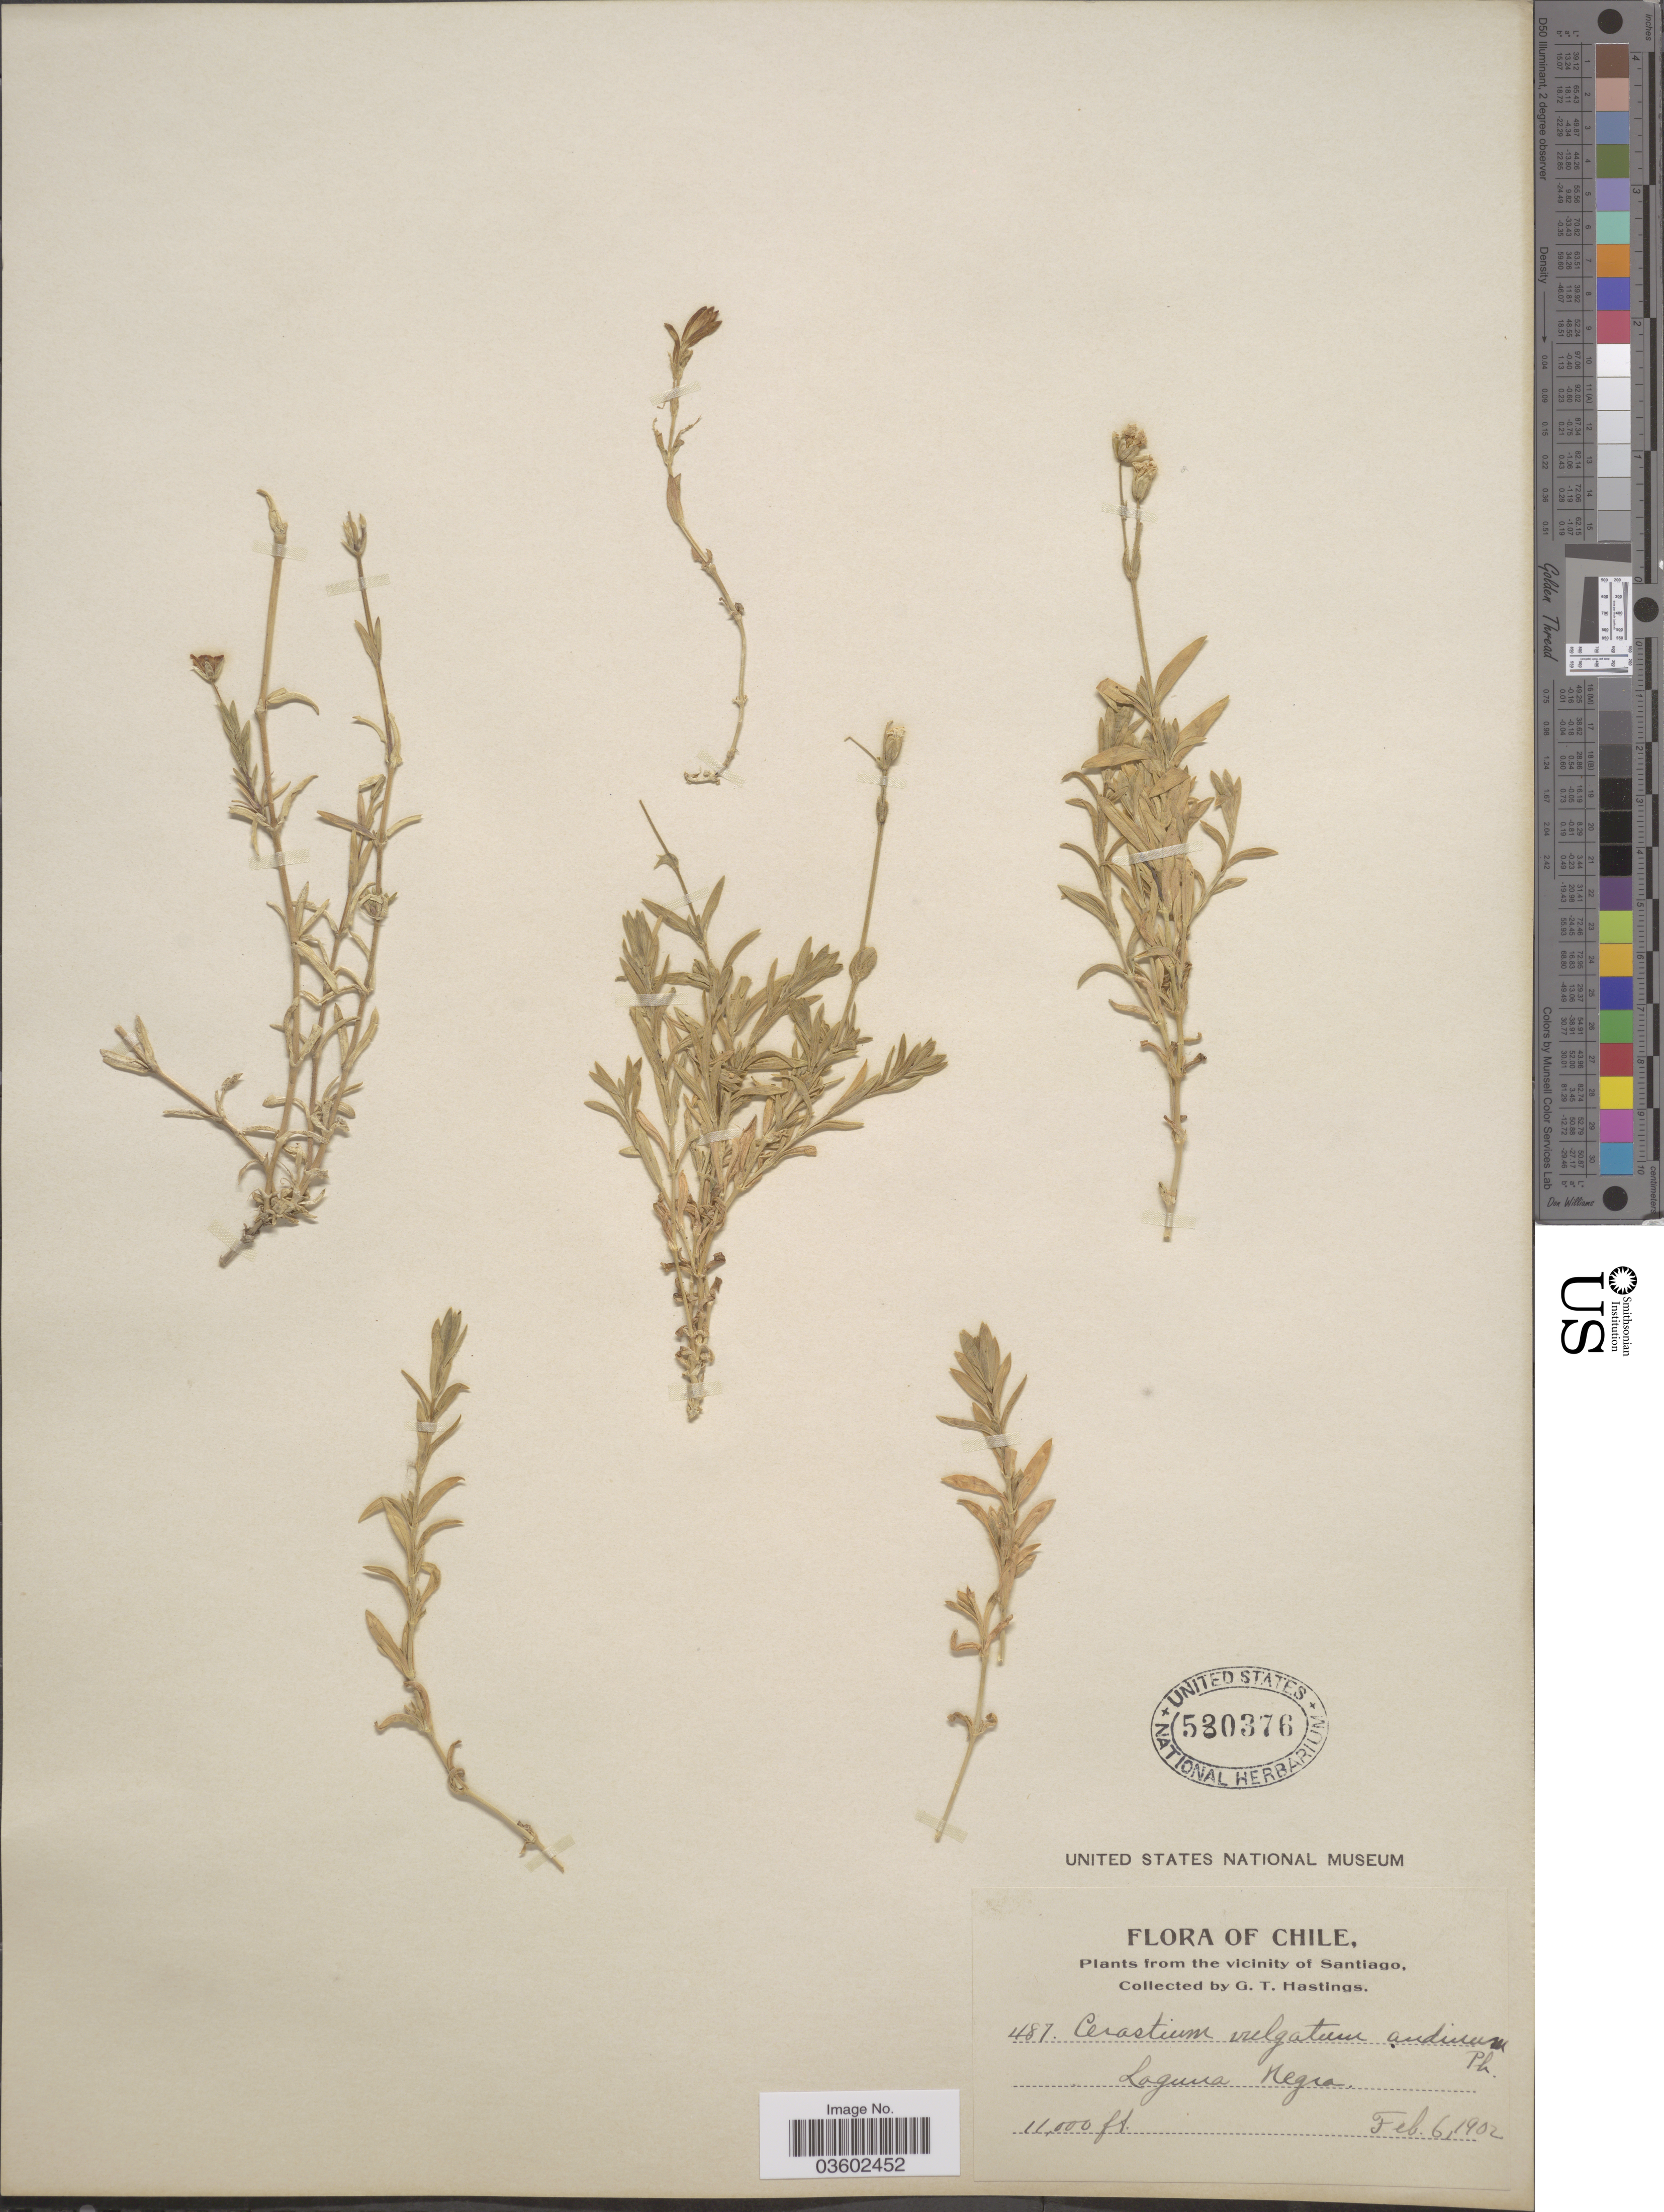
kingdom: Plantae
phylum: Tracheophyta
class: Magnoliopsida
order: Caryophyllales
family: Caryophyllaceae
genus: Cerastium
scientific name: Cerastium arvense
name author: L.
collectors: G. Hastings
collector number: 487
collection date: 1902-02-06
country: Chile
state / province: Región Metropolitana (RM)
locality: The vicinity of Santiago. Laguna Negra.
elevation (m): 3353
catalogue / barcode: US 530376